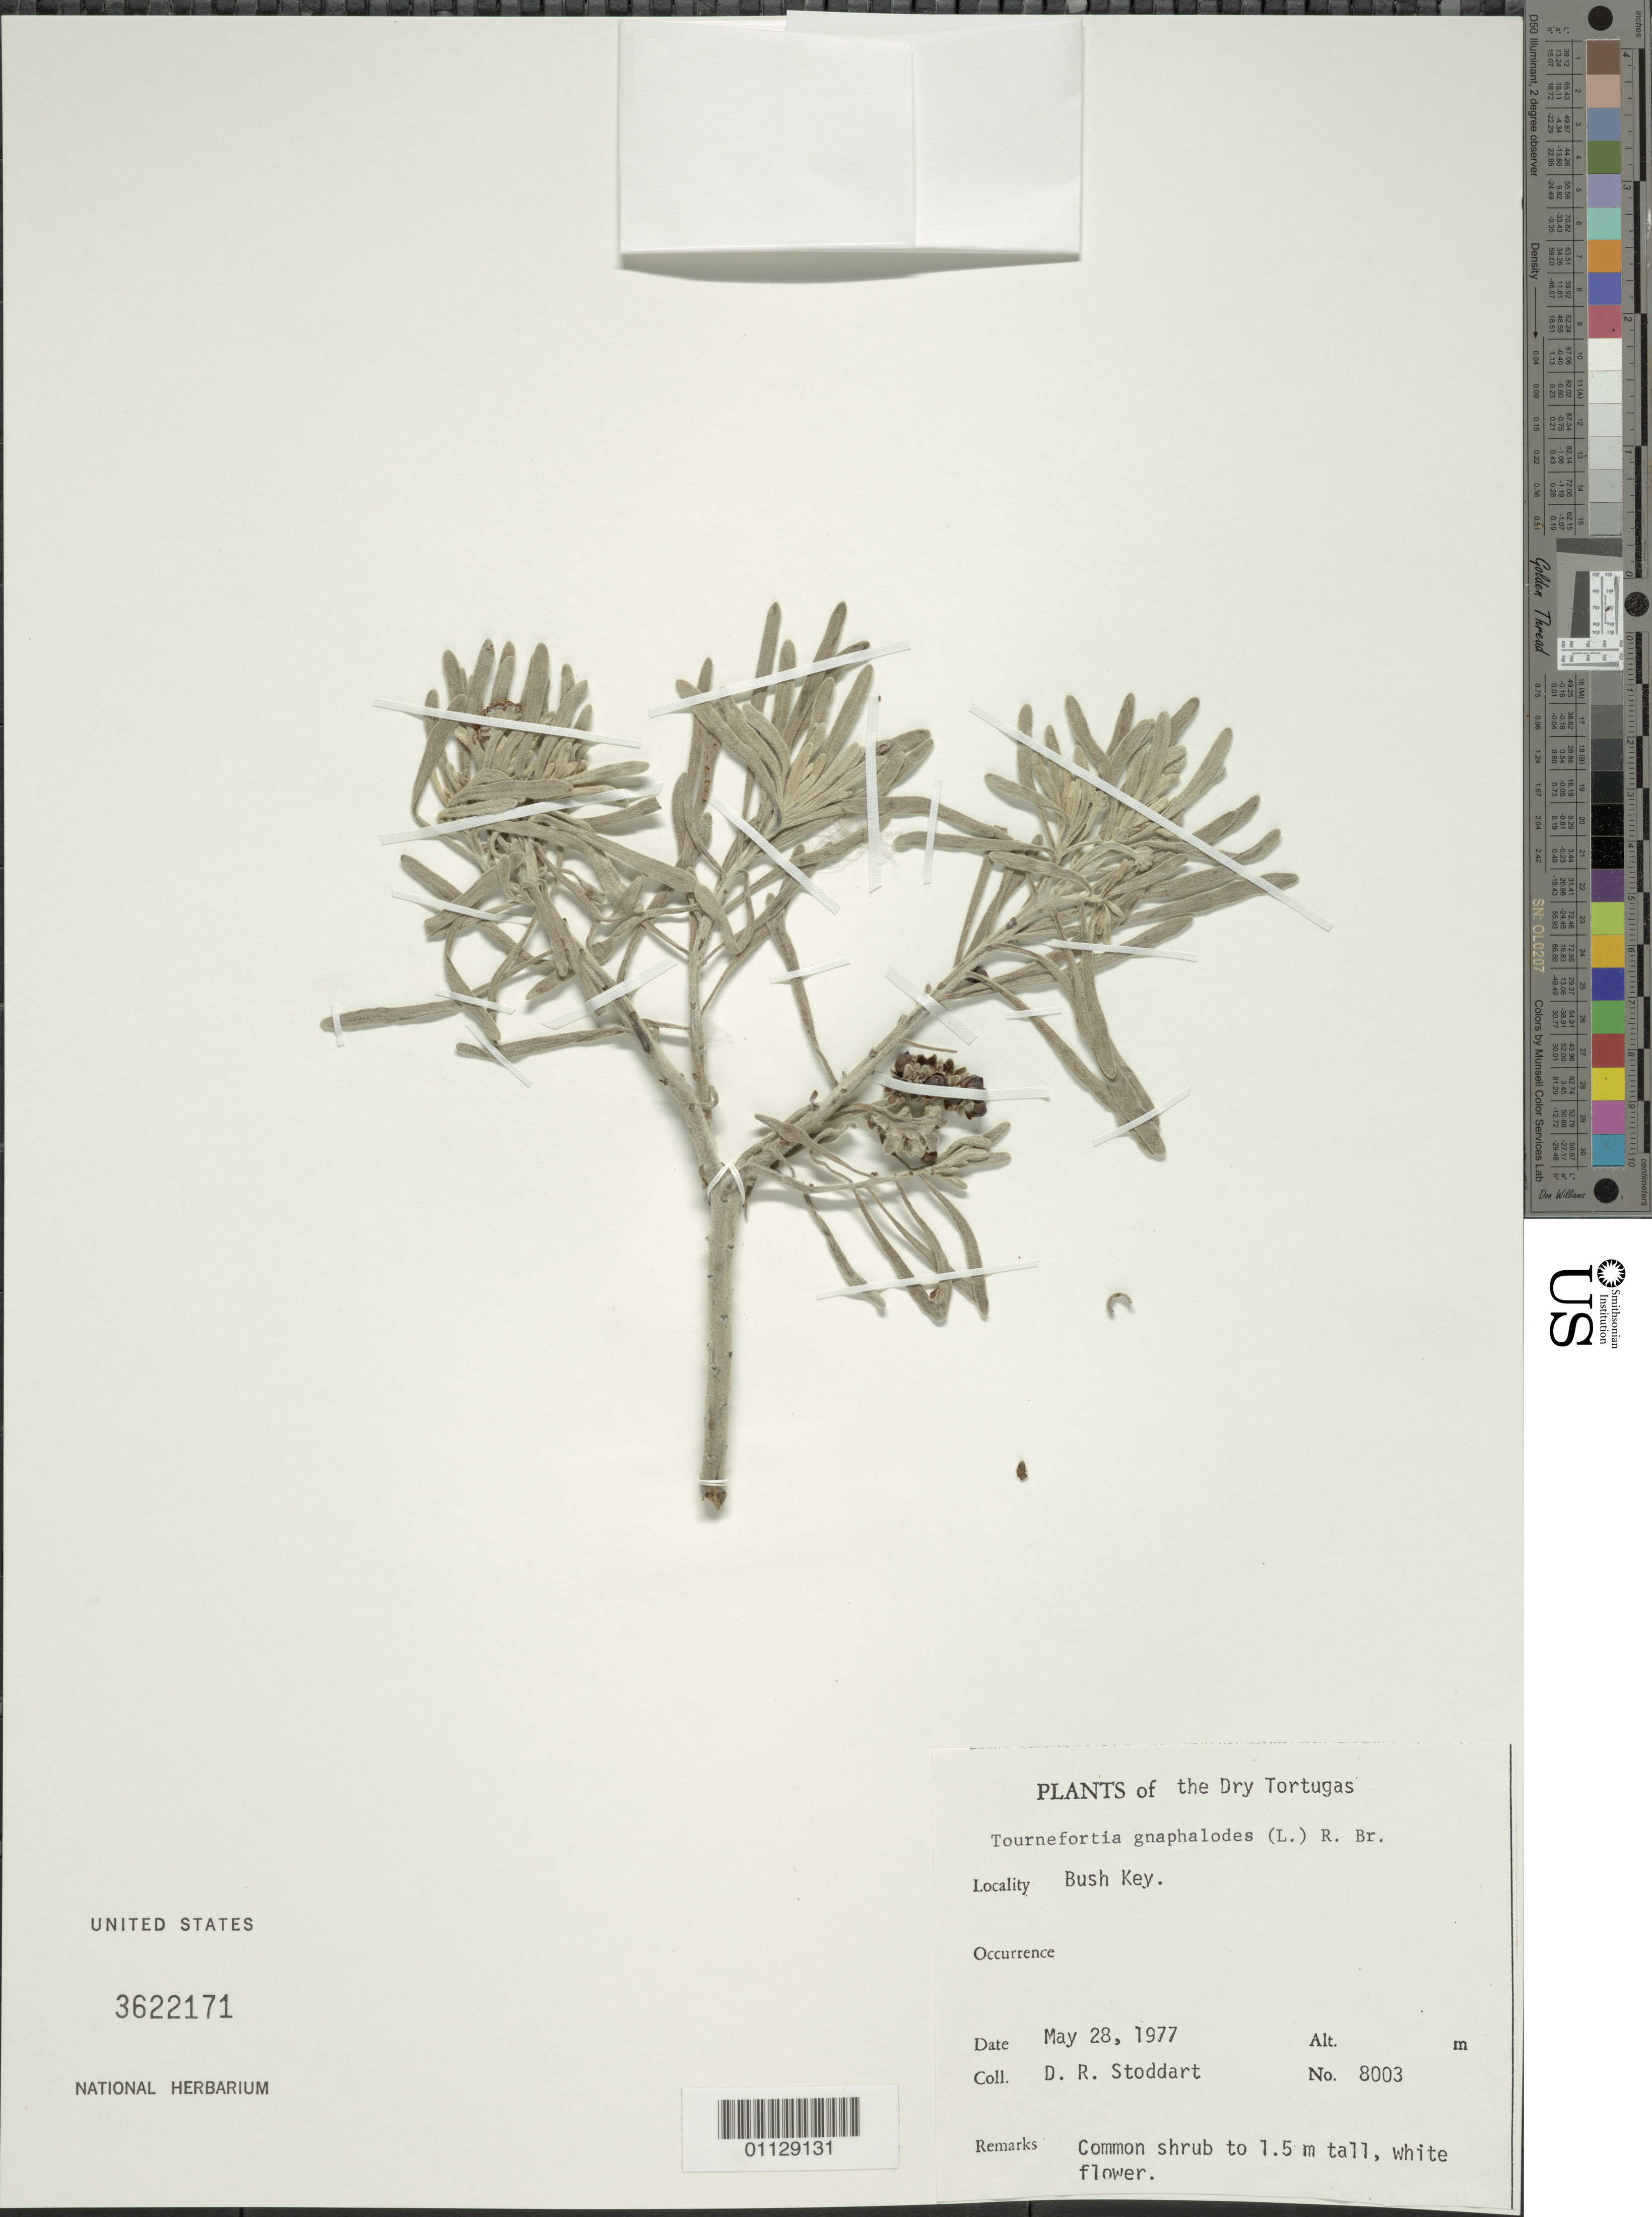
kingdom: Plantae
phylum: Tracheophyta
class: Magnoliopsida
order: Boraginales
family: Heliotropiaceae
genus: Tournefortia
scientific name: Tournefortia gnaphalodes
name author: (L.) R. Br.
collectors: D. R. Stoddart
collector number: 8003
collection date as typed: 28 May 1977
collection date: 1977-05-28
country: Haiti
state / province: Nord-Óuest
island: Île de la Tortue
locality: Bush Key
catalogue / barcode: US 3622171